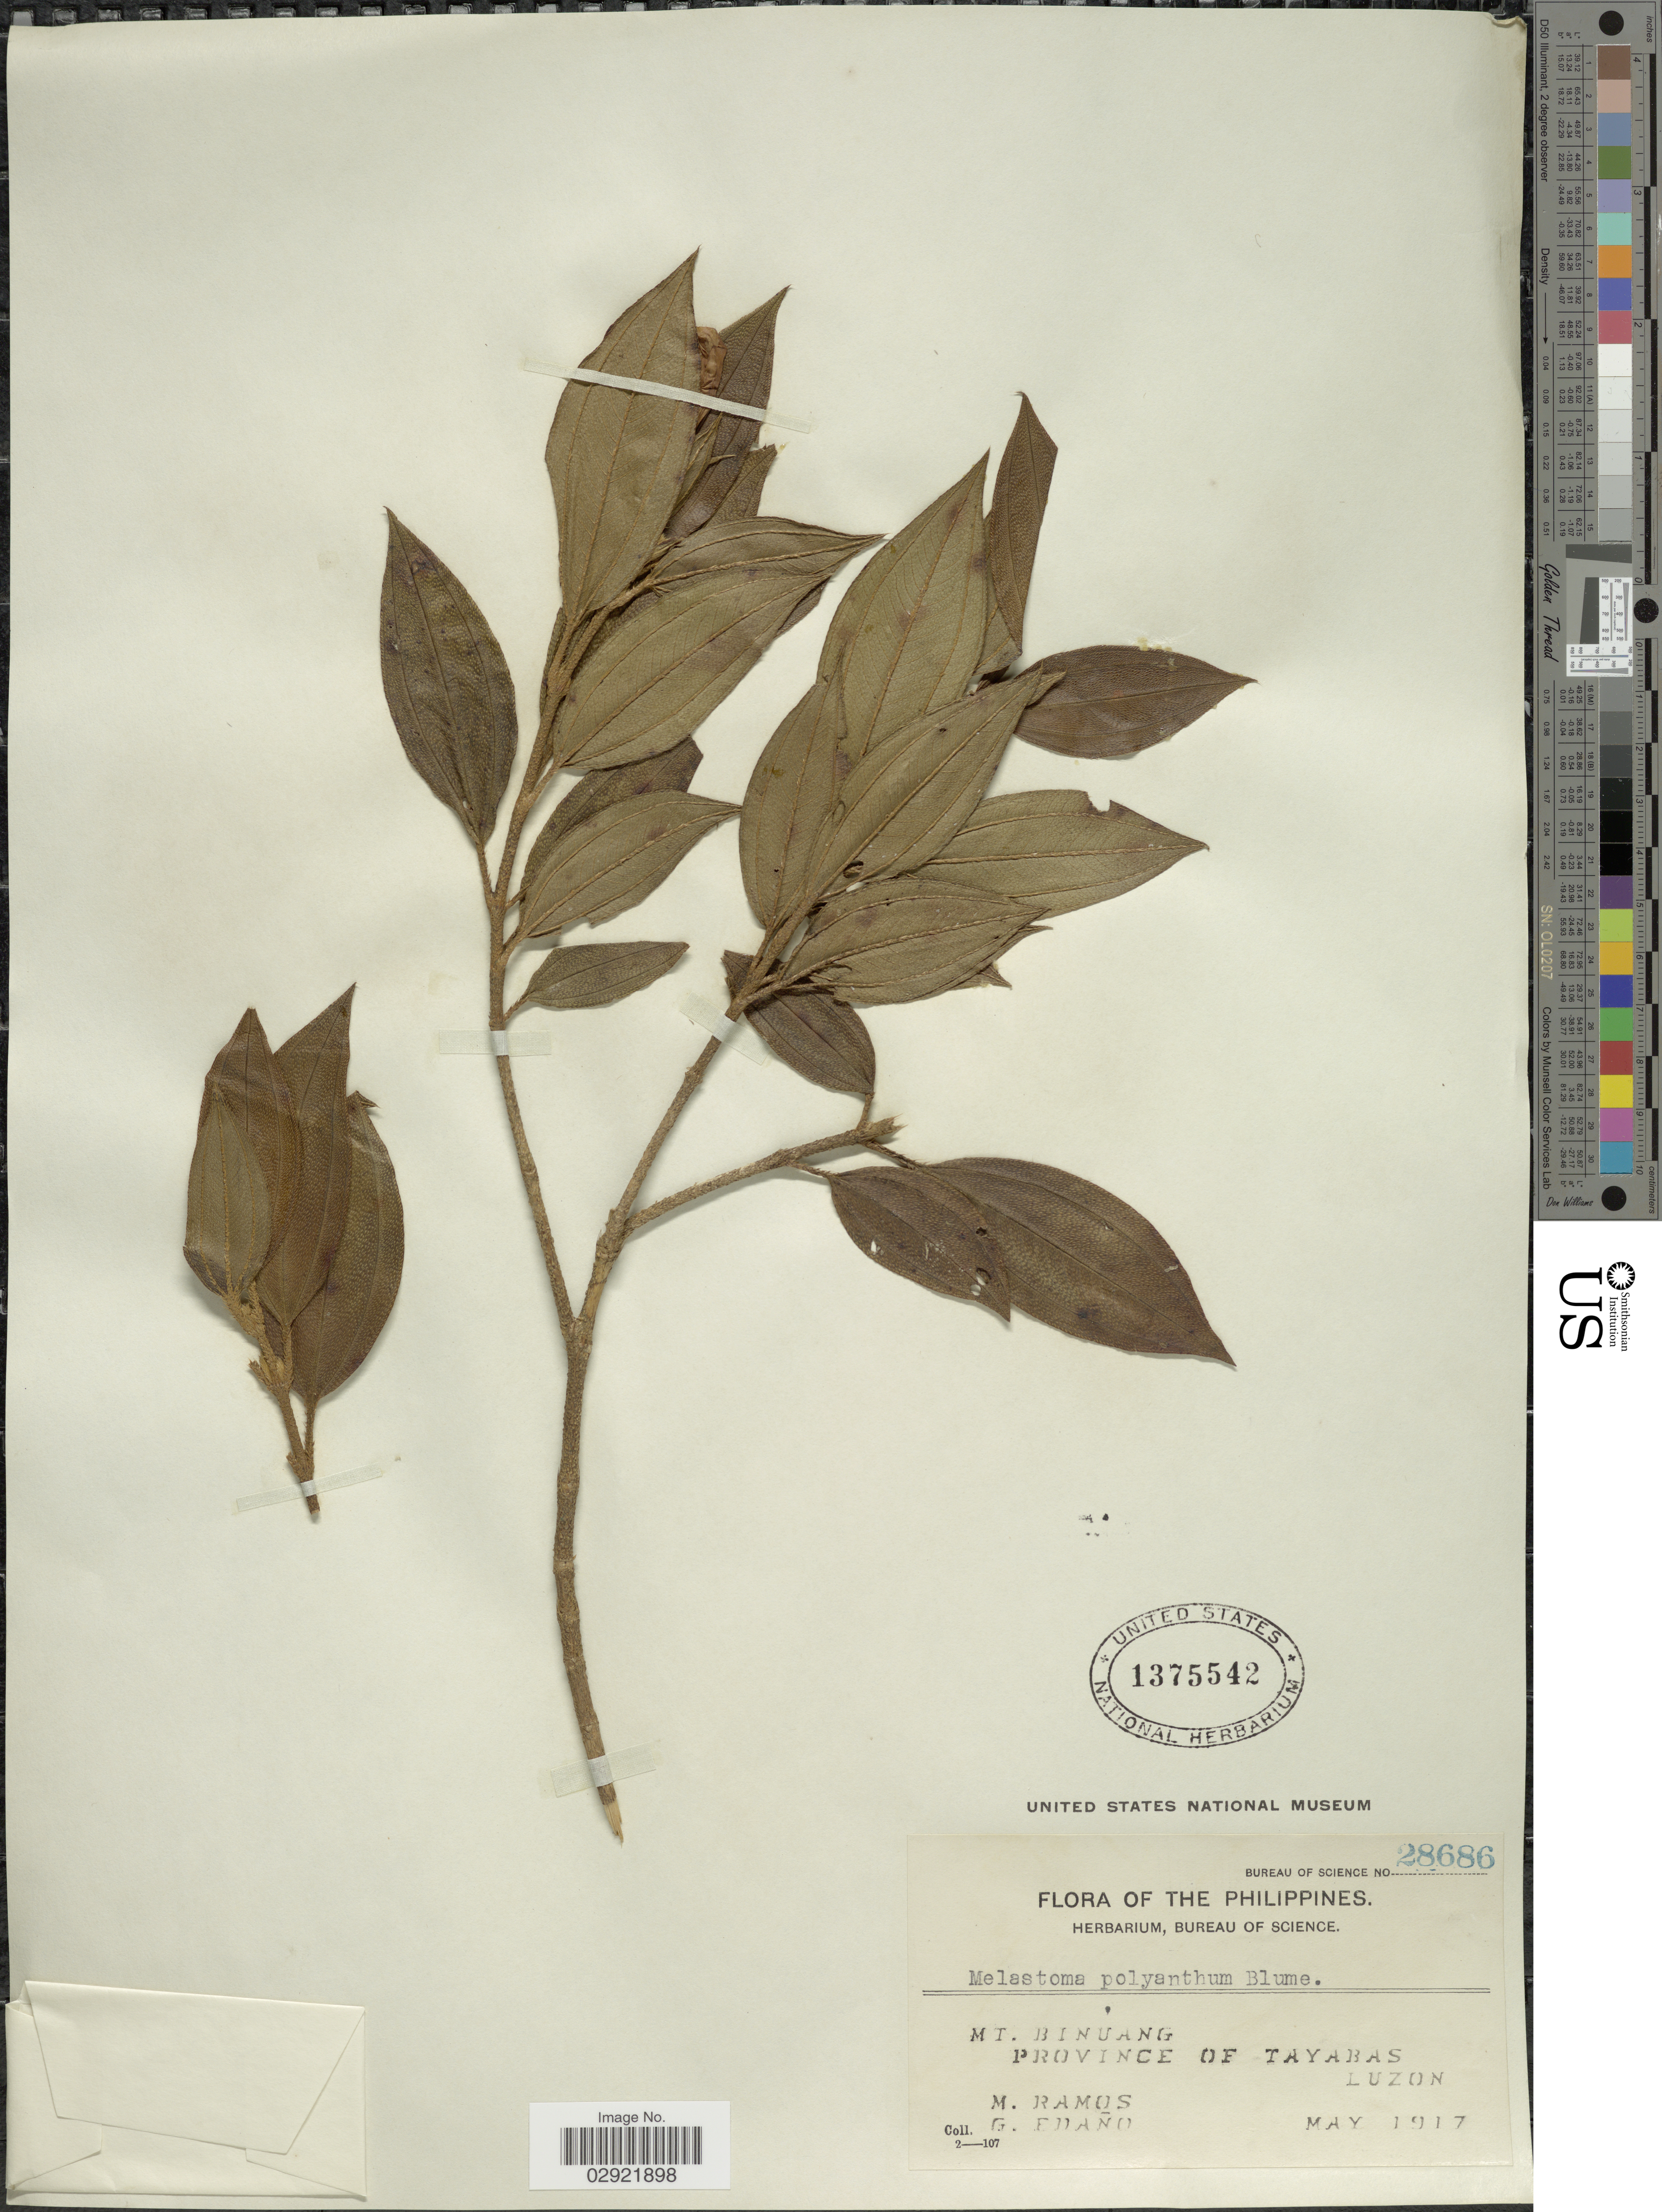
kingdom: Plantae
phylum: Tracheophyta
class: Magnoliopsida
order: Myrtales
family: Melastomataceae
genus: Melastoma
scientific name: Melastoma malabathricum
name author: L.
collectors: M. Ramos & G. Edaño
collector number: Bureau of Science 28686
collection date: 1917-05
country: Philippines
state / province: Calabarzon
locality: Mt. Binuang, Province of Tayabas, Luzon.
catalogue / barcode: US 1375542